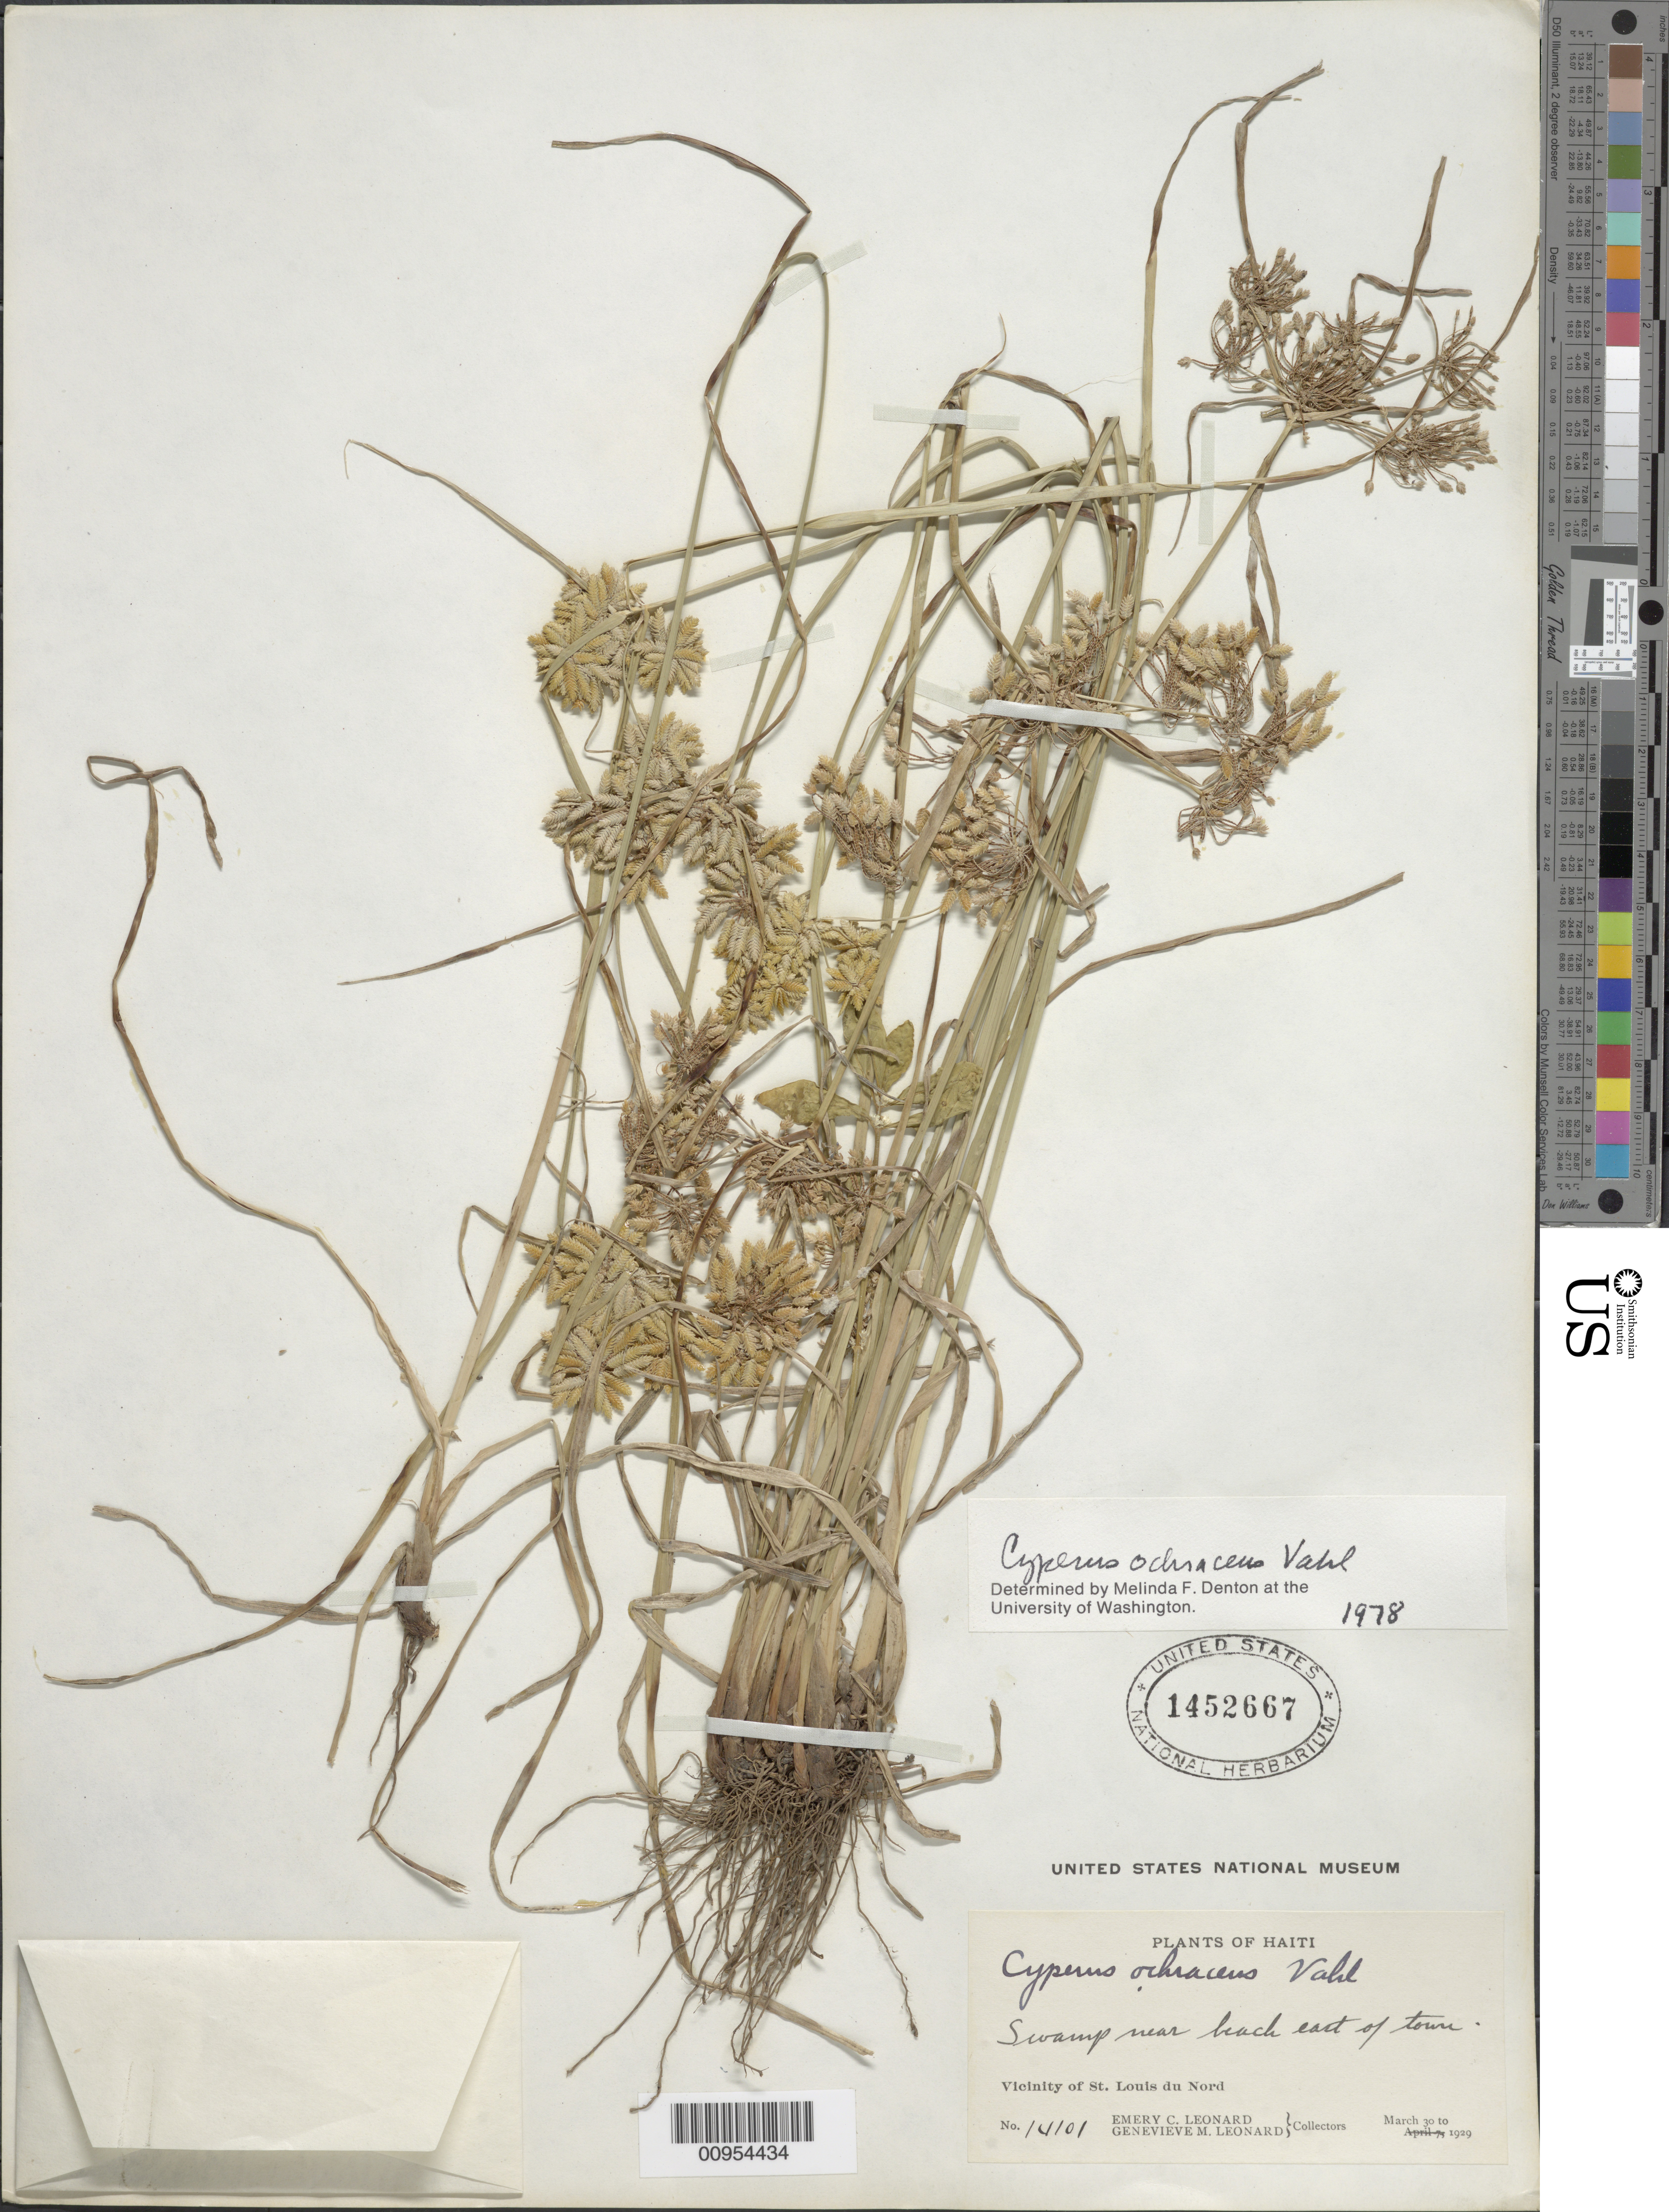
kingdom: Plantae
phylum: Tracheophyta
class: Liliopsida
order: Poales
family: Cyperaceae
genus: Cyperus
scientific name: Cyperus ochraceus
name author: Vahl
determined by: Denton, M. F.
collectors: E. C. Leonard & G. M. Leonard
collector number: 14101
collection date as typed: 30 Mar 1929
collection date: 1929-03-30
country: Haiti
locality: Vicinity of St. Louis du Nord, swamp near beach E of town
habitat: Swamp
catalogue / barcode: US 1452667